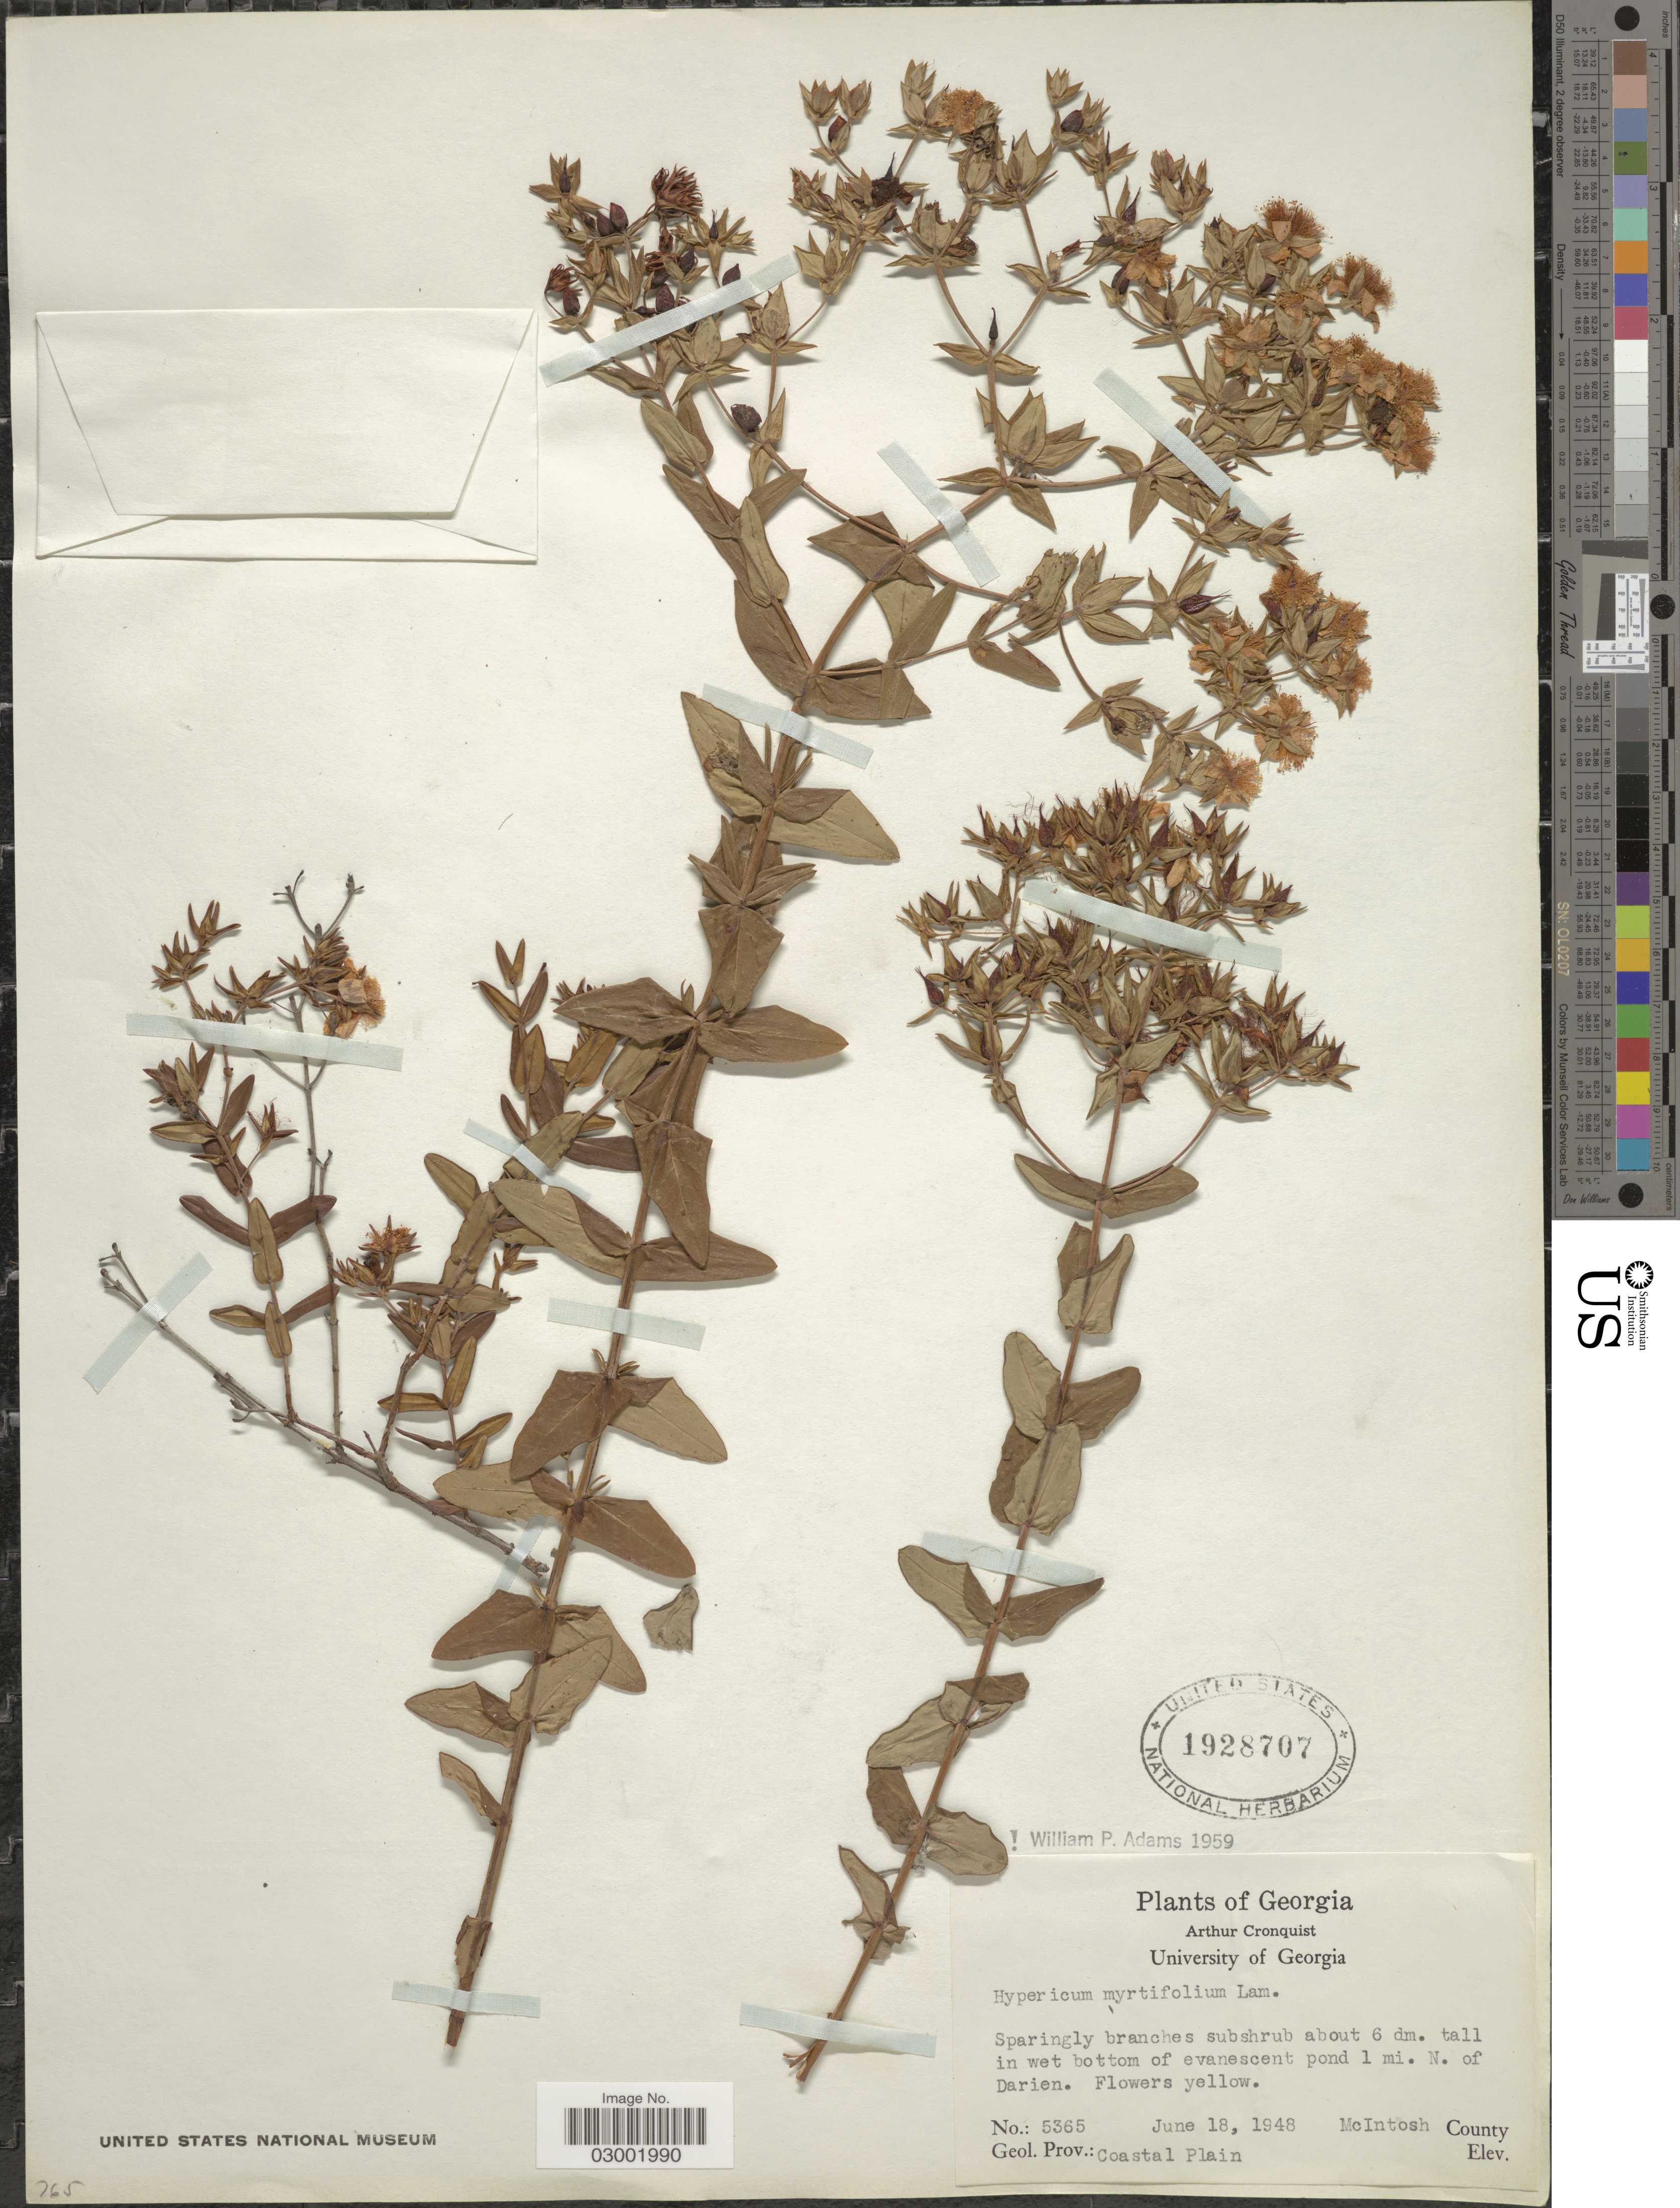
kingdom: Plantae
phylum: Tracheophyta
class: Magnoliopsida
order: Malpighiales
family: Hypericaceae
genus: Hypericum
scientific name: Hypericum myrtifolium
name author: Lam.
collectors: A. J. Cronquist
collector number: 5365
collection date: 1948-06-18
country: United States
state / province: Georgia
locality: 1 mi. N. of Darien. McIntosh County.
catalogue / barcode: US 1928707